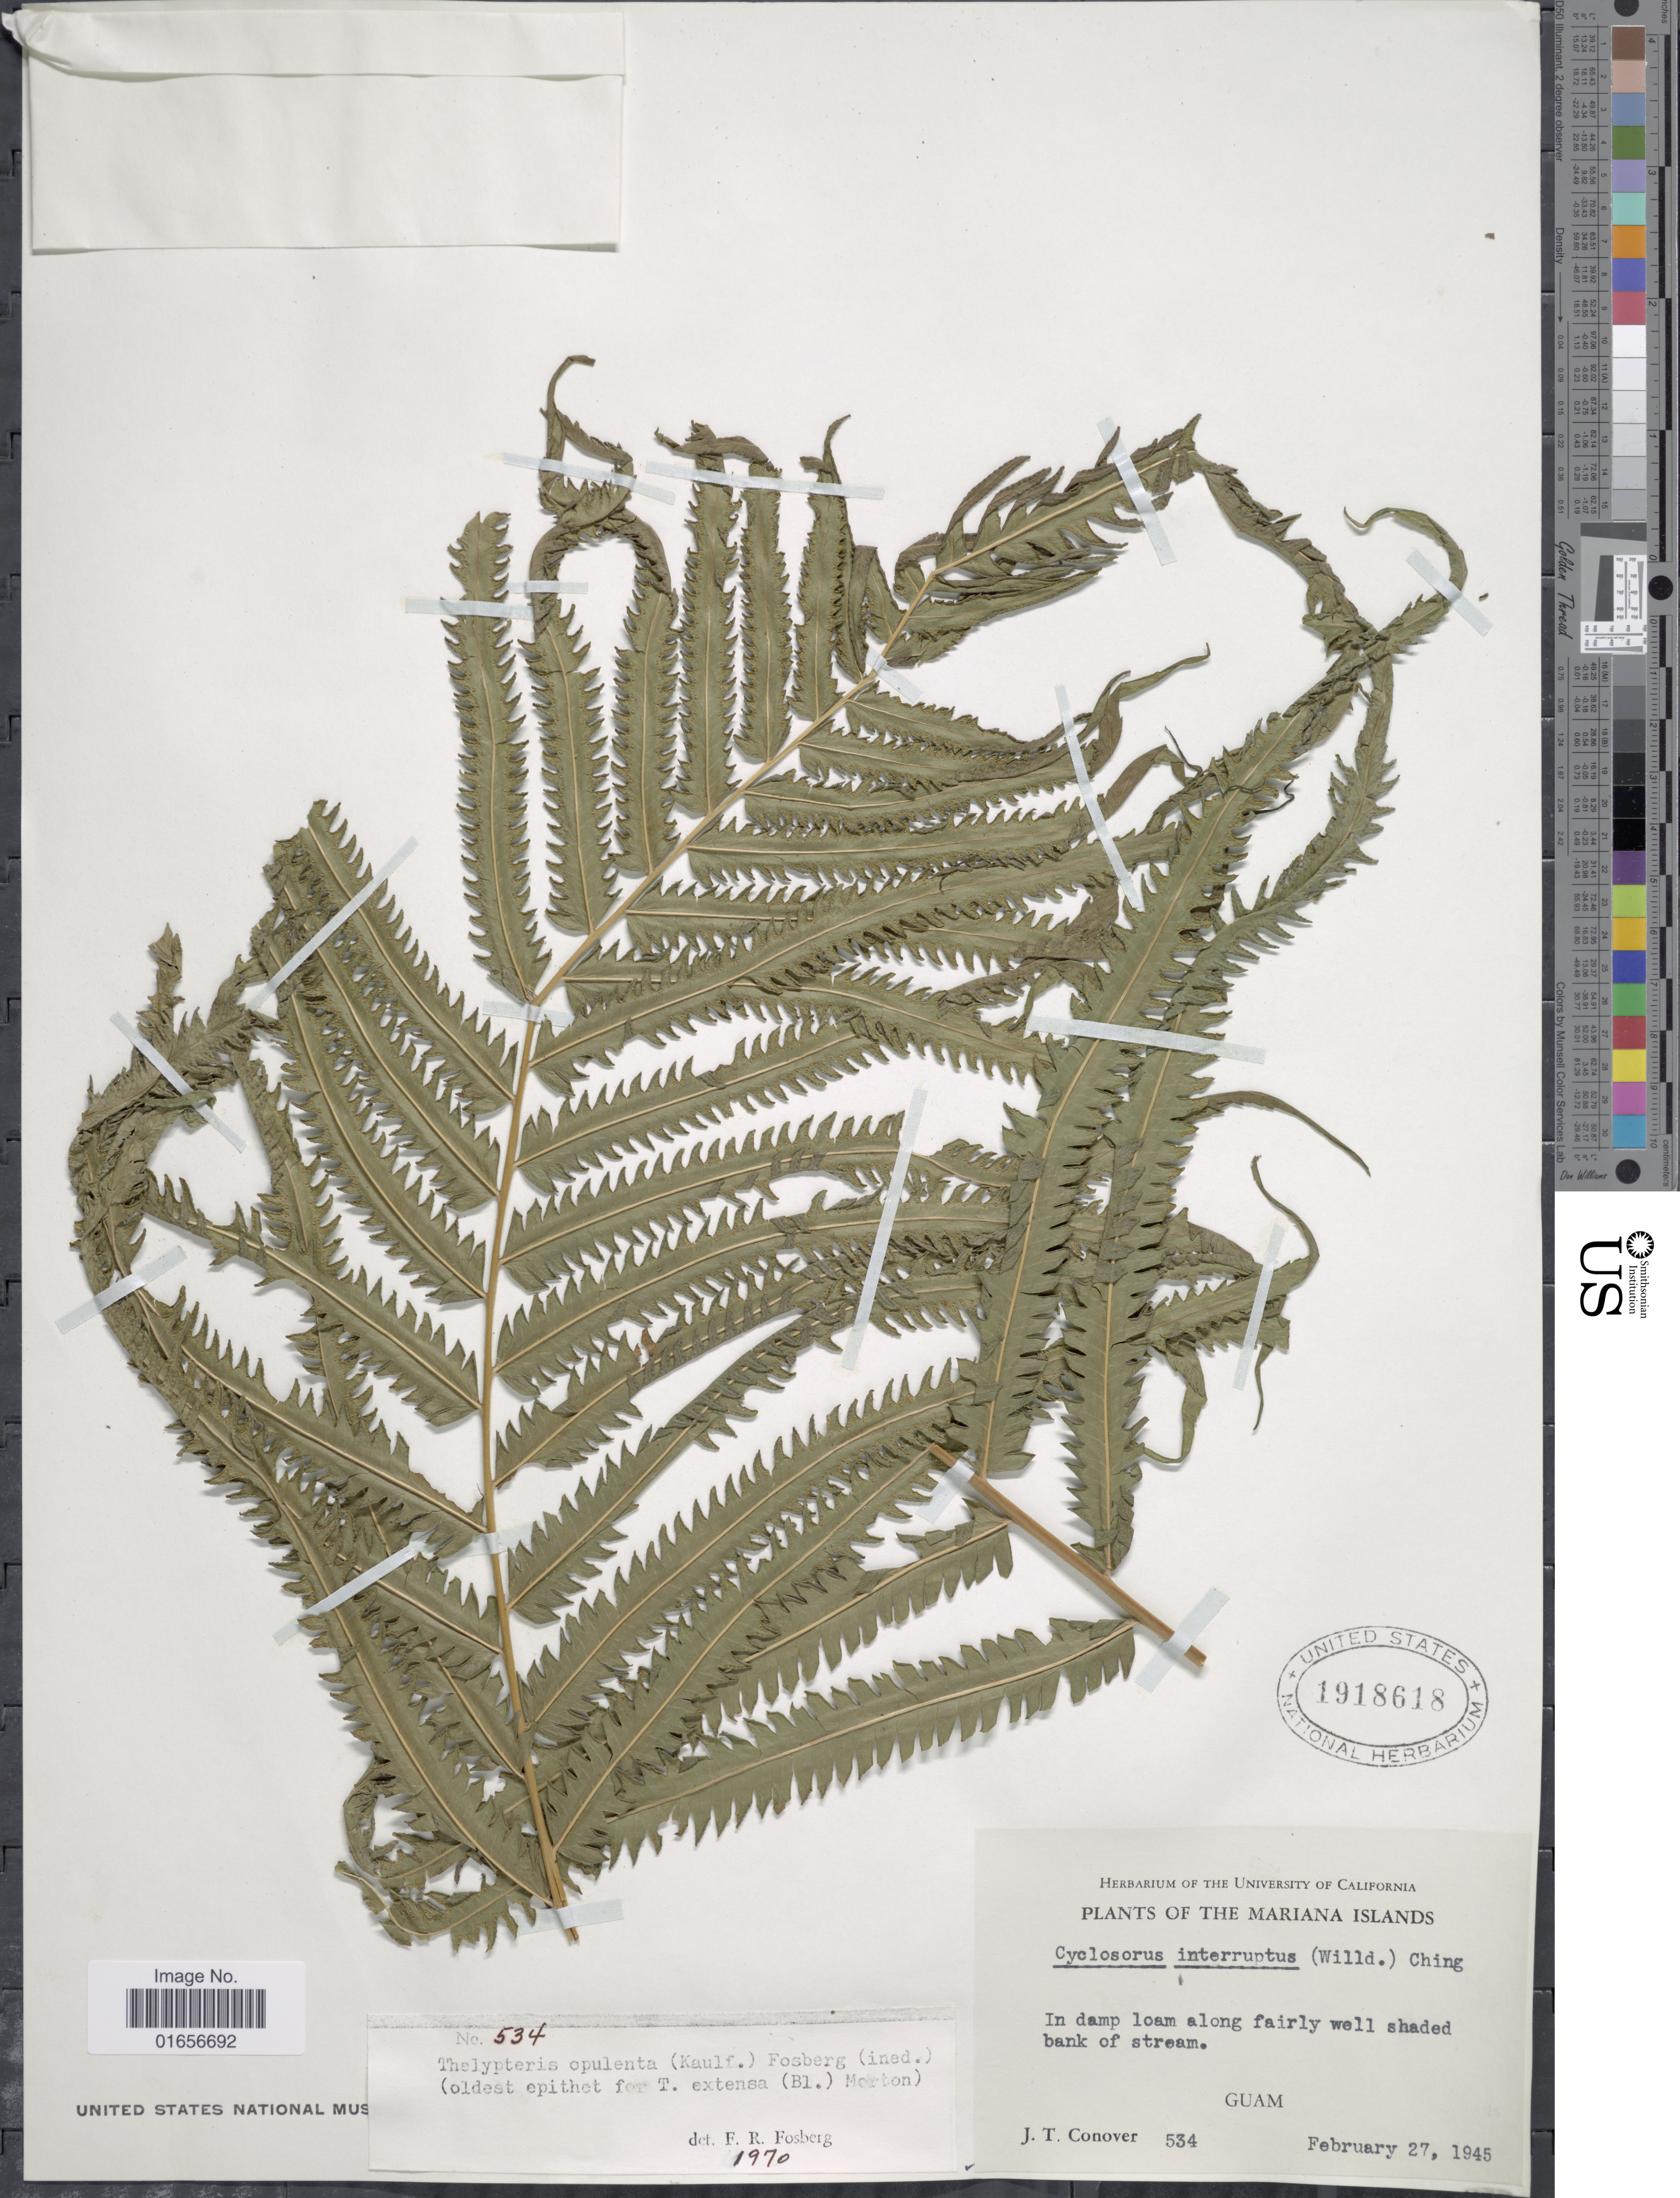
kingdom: Plantae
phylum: Tracheophyta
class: Polypodiopsida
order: Polypodiales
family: Thelypteridaceae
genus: Amphineuron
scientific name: Amphineuron opulentum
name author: (Kaulf.) Holttum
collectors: J. T. Conover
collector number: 534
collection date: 1945-02-27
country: Northern Mariana Islands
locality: The Mariana Islands, Guam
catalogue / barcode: US 1918618